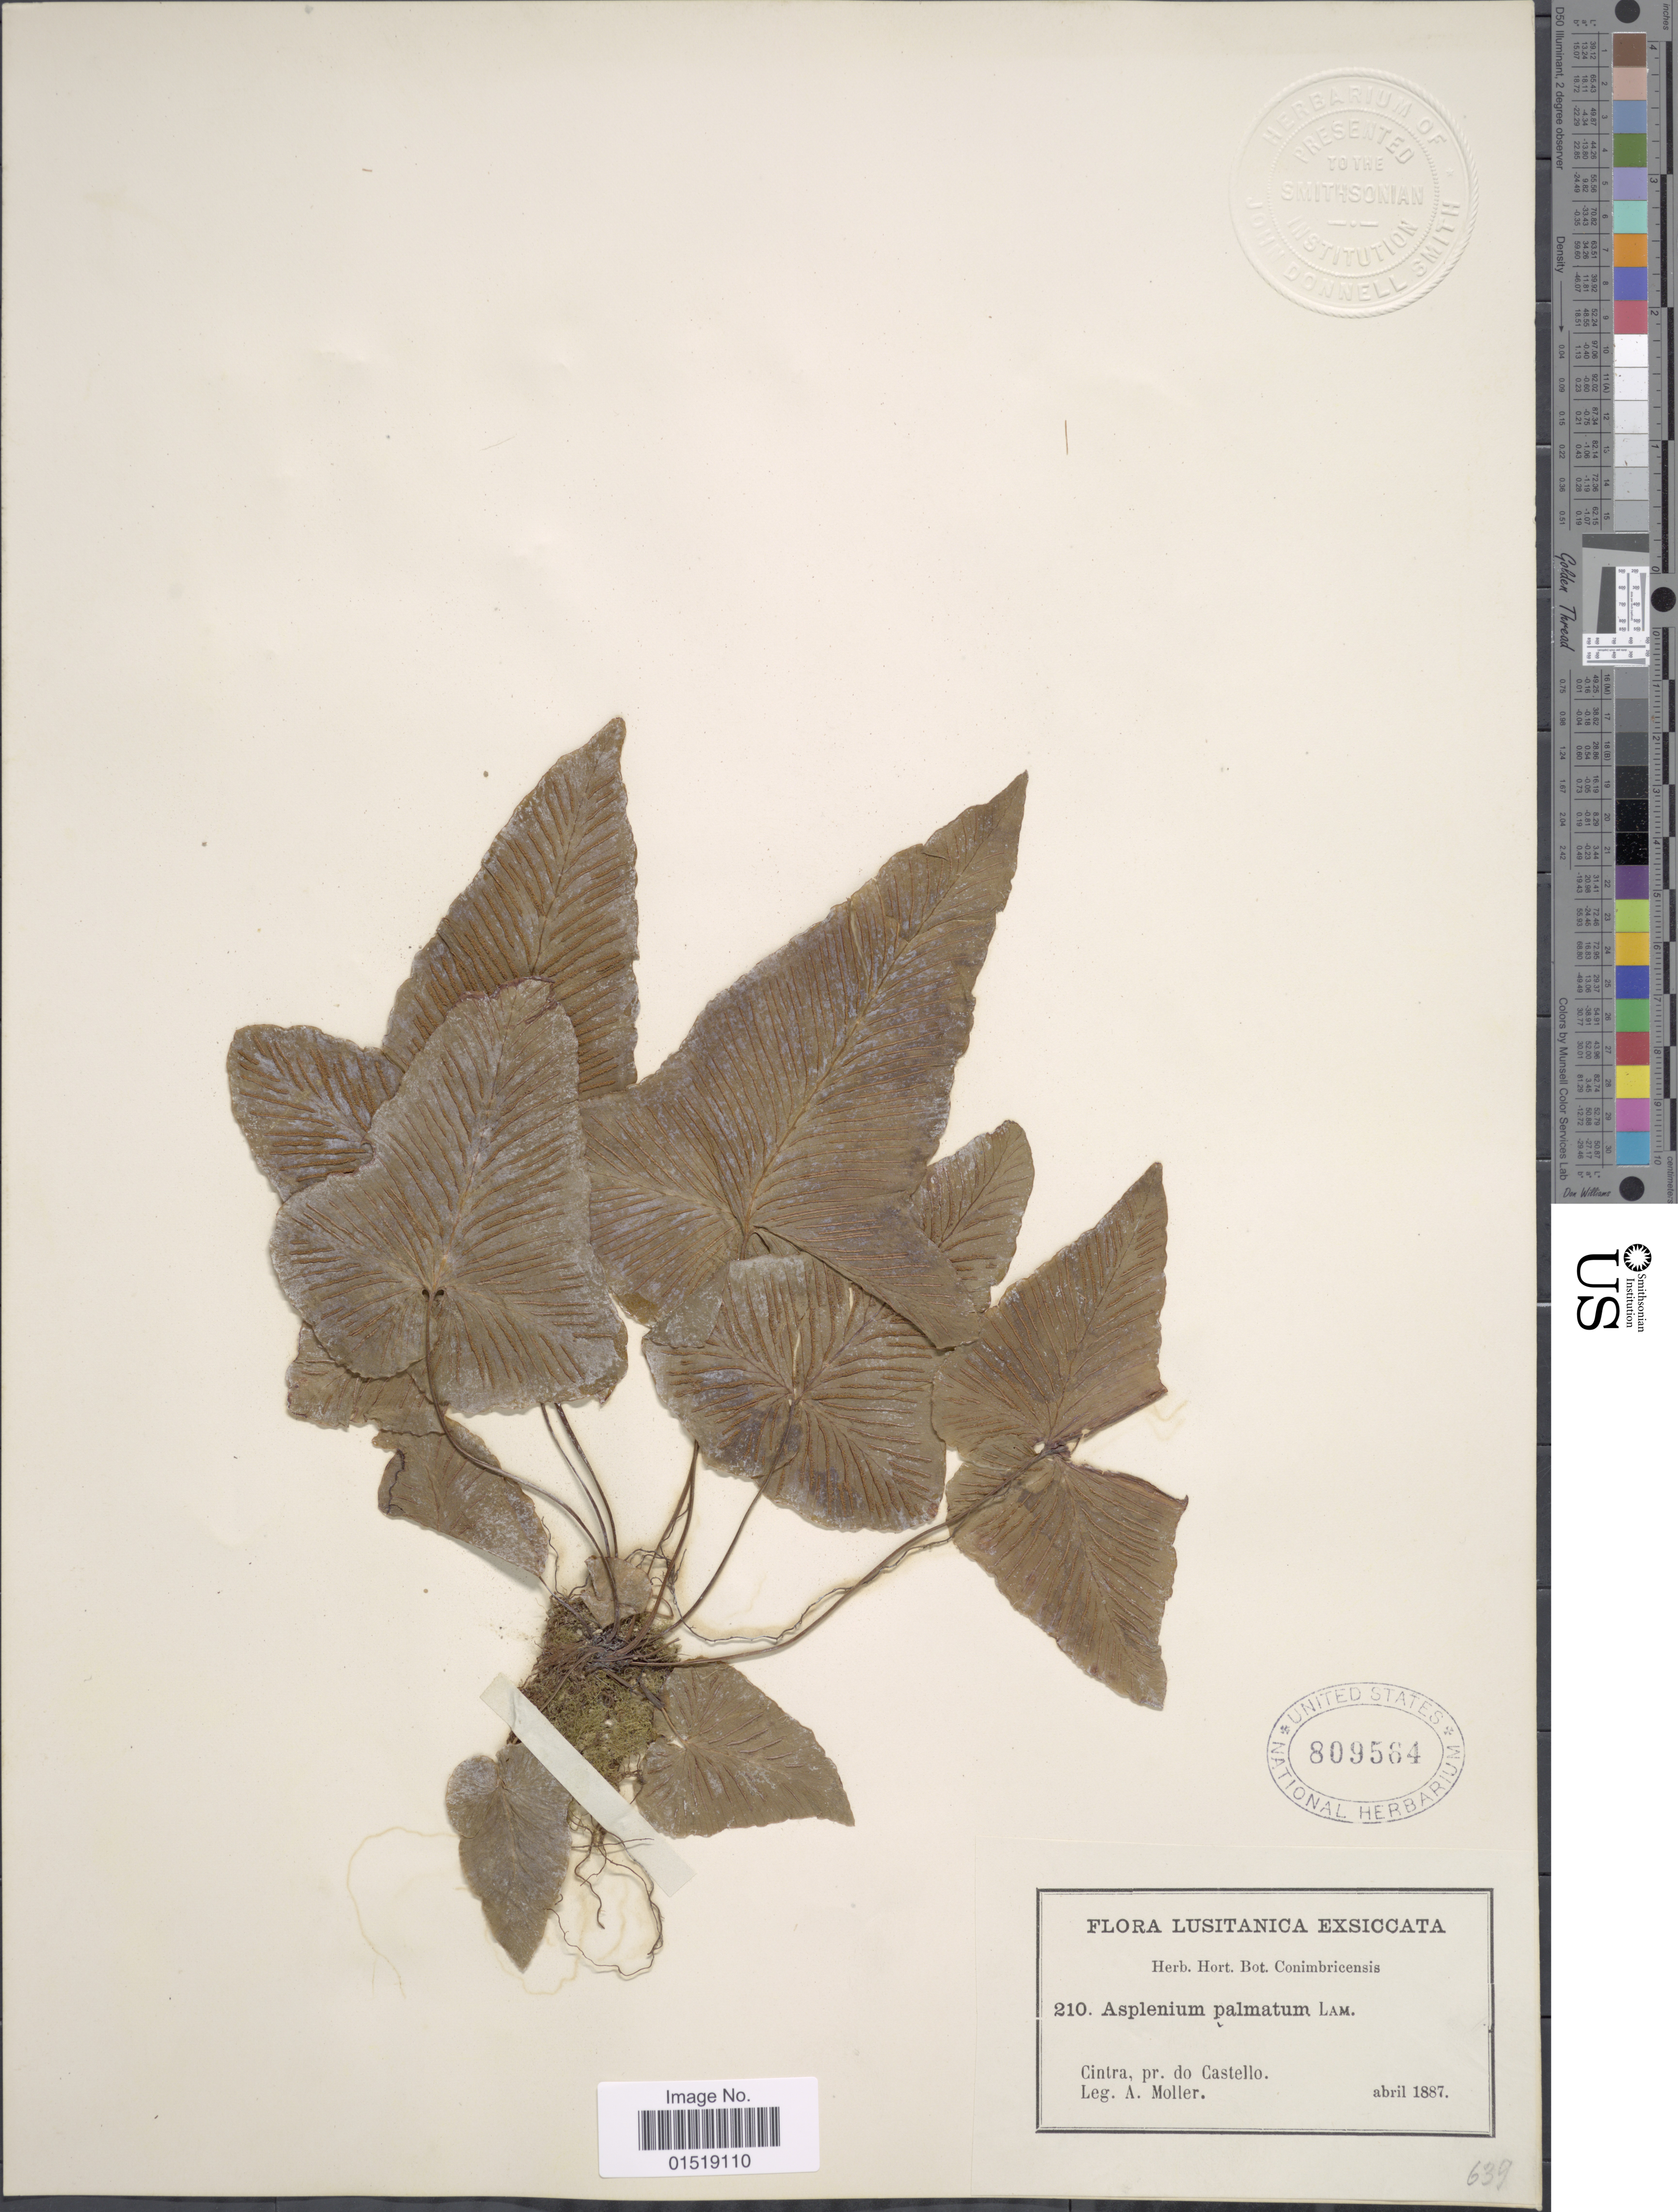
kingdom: Plantae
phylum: Tracheophyta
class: Polypodiopsida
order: Polypodiales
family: Aspleniaceae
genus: Asplenium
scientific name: Asplenium hemionitis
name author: L.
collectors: A. Moller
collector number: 210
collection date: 1887-04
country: Portugal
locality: Lusitanuca. Cintra, pr. do Castello.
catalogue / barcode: US 809564